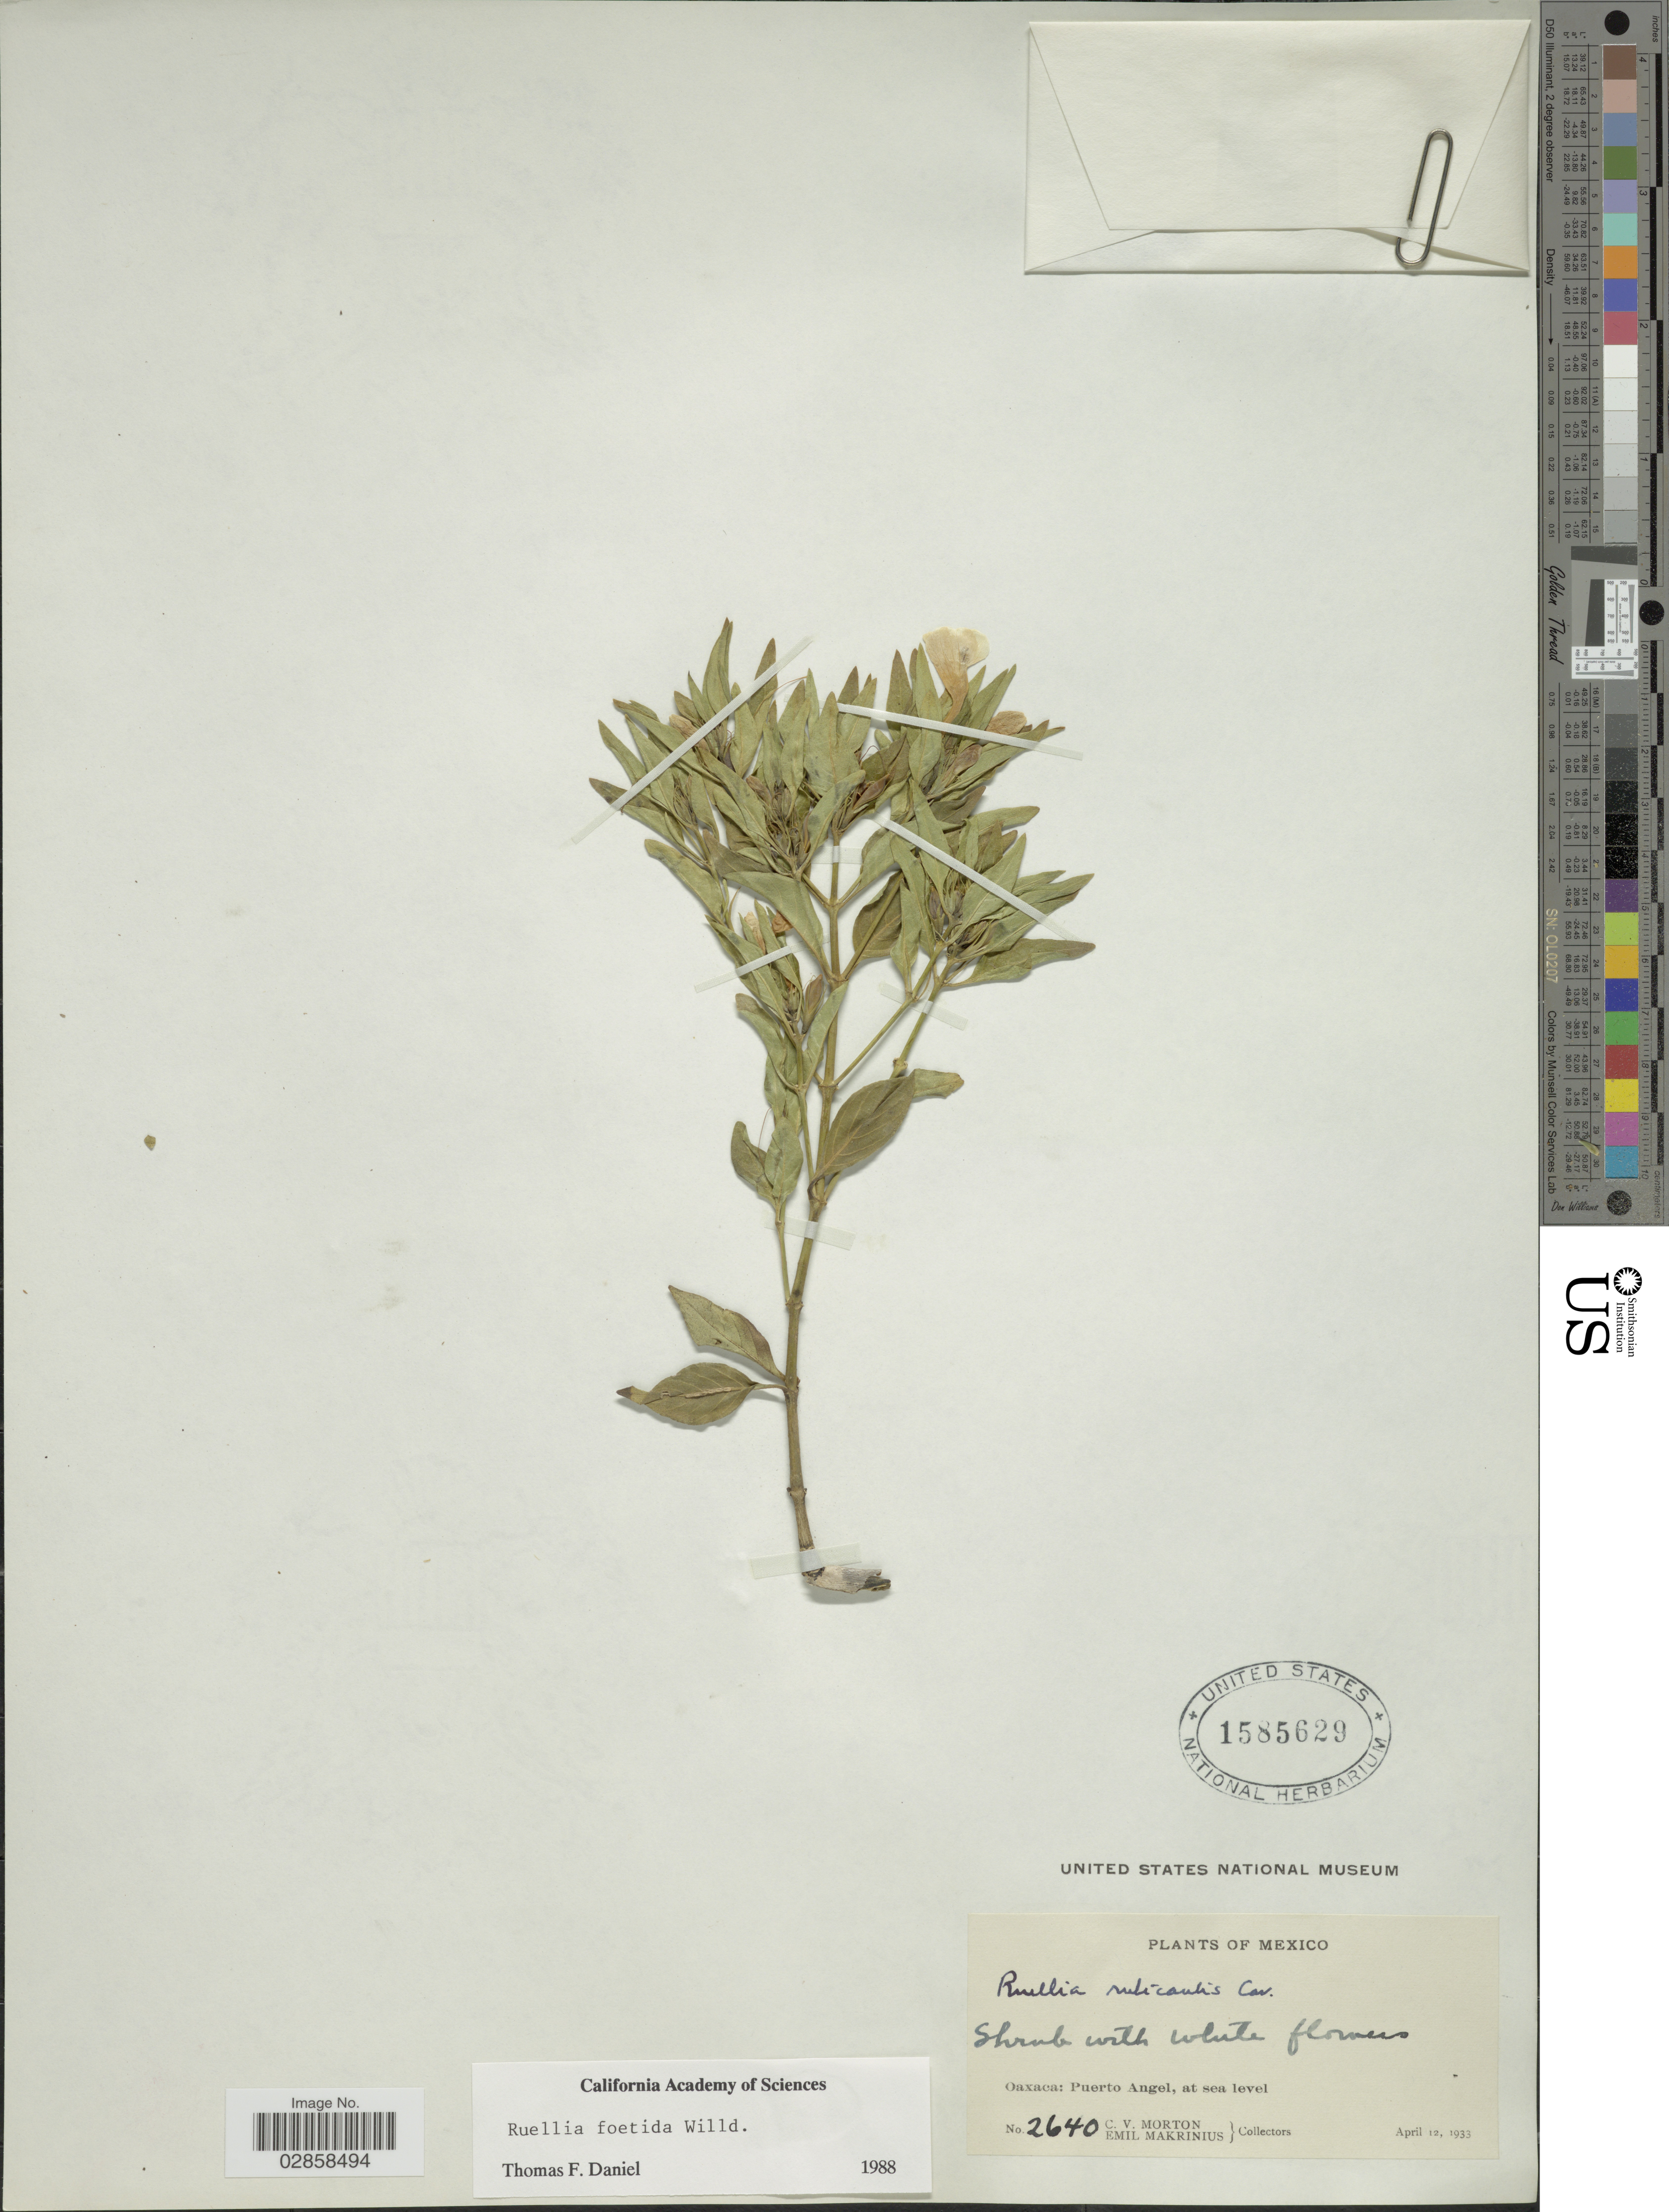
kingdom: Plantae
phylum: Tracheophyta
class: Magnoliopsida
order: Lamiales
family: Acanthaceae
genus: Ruellia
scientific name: Ruellia foetida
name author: Willd.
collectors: C. V. Morton & E. Makrinius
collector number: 2640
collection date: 1933-04-12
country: Mexico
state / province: Oaxaca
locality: Puerto Angel.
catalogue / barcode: US 1585629